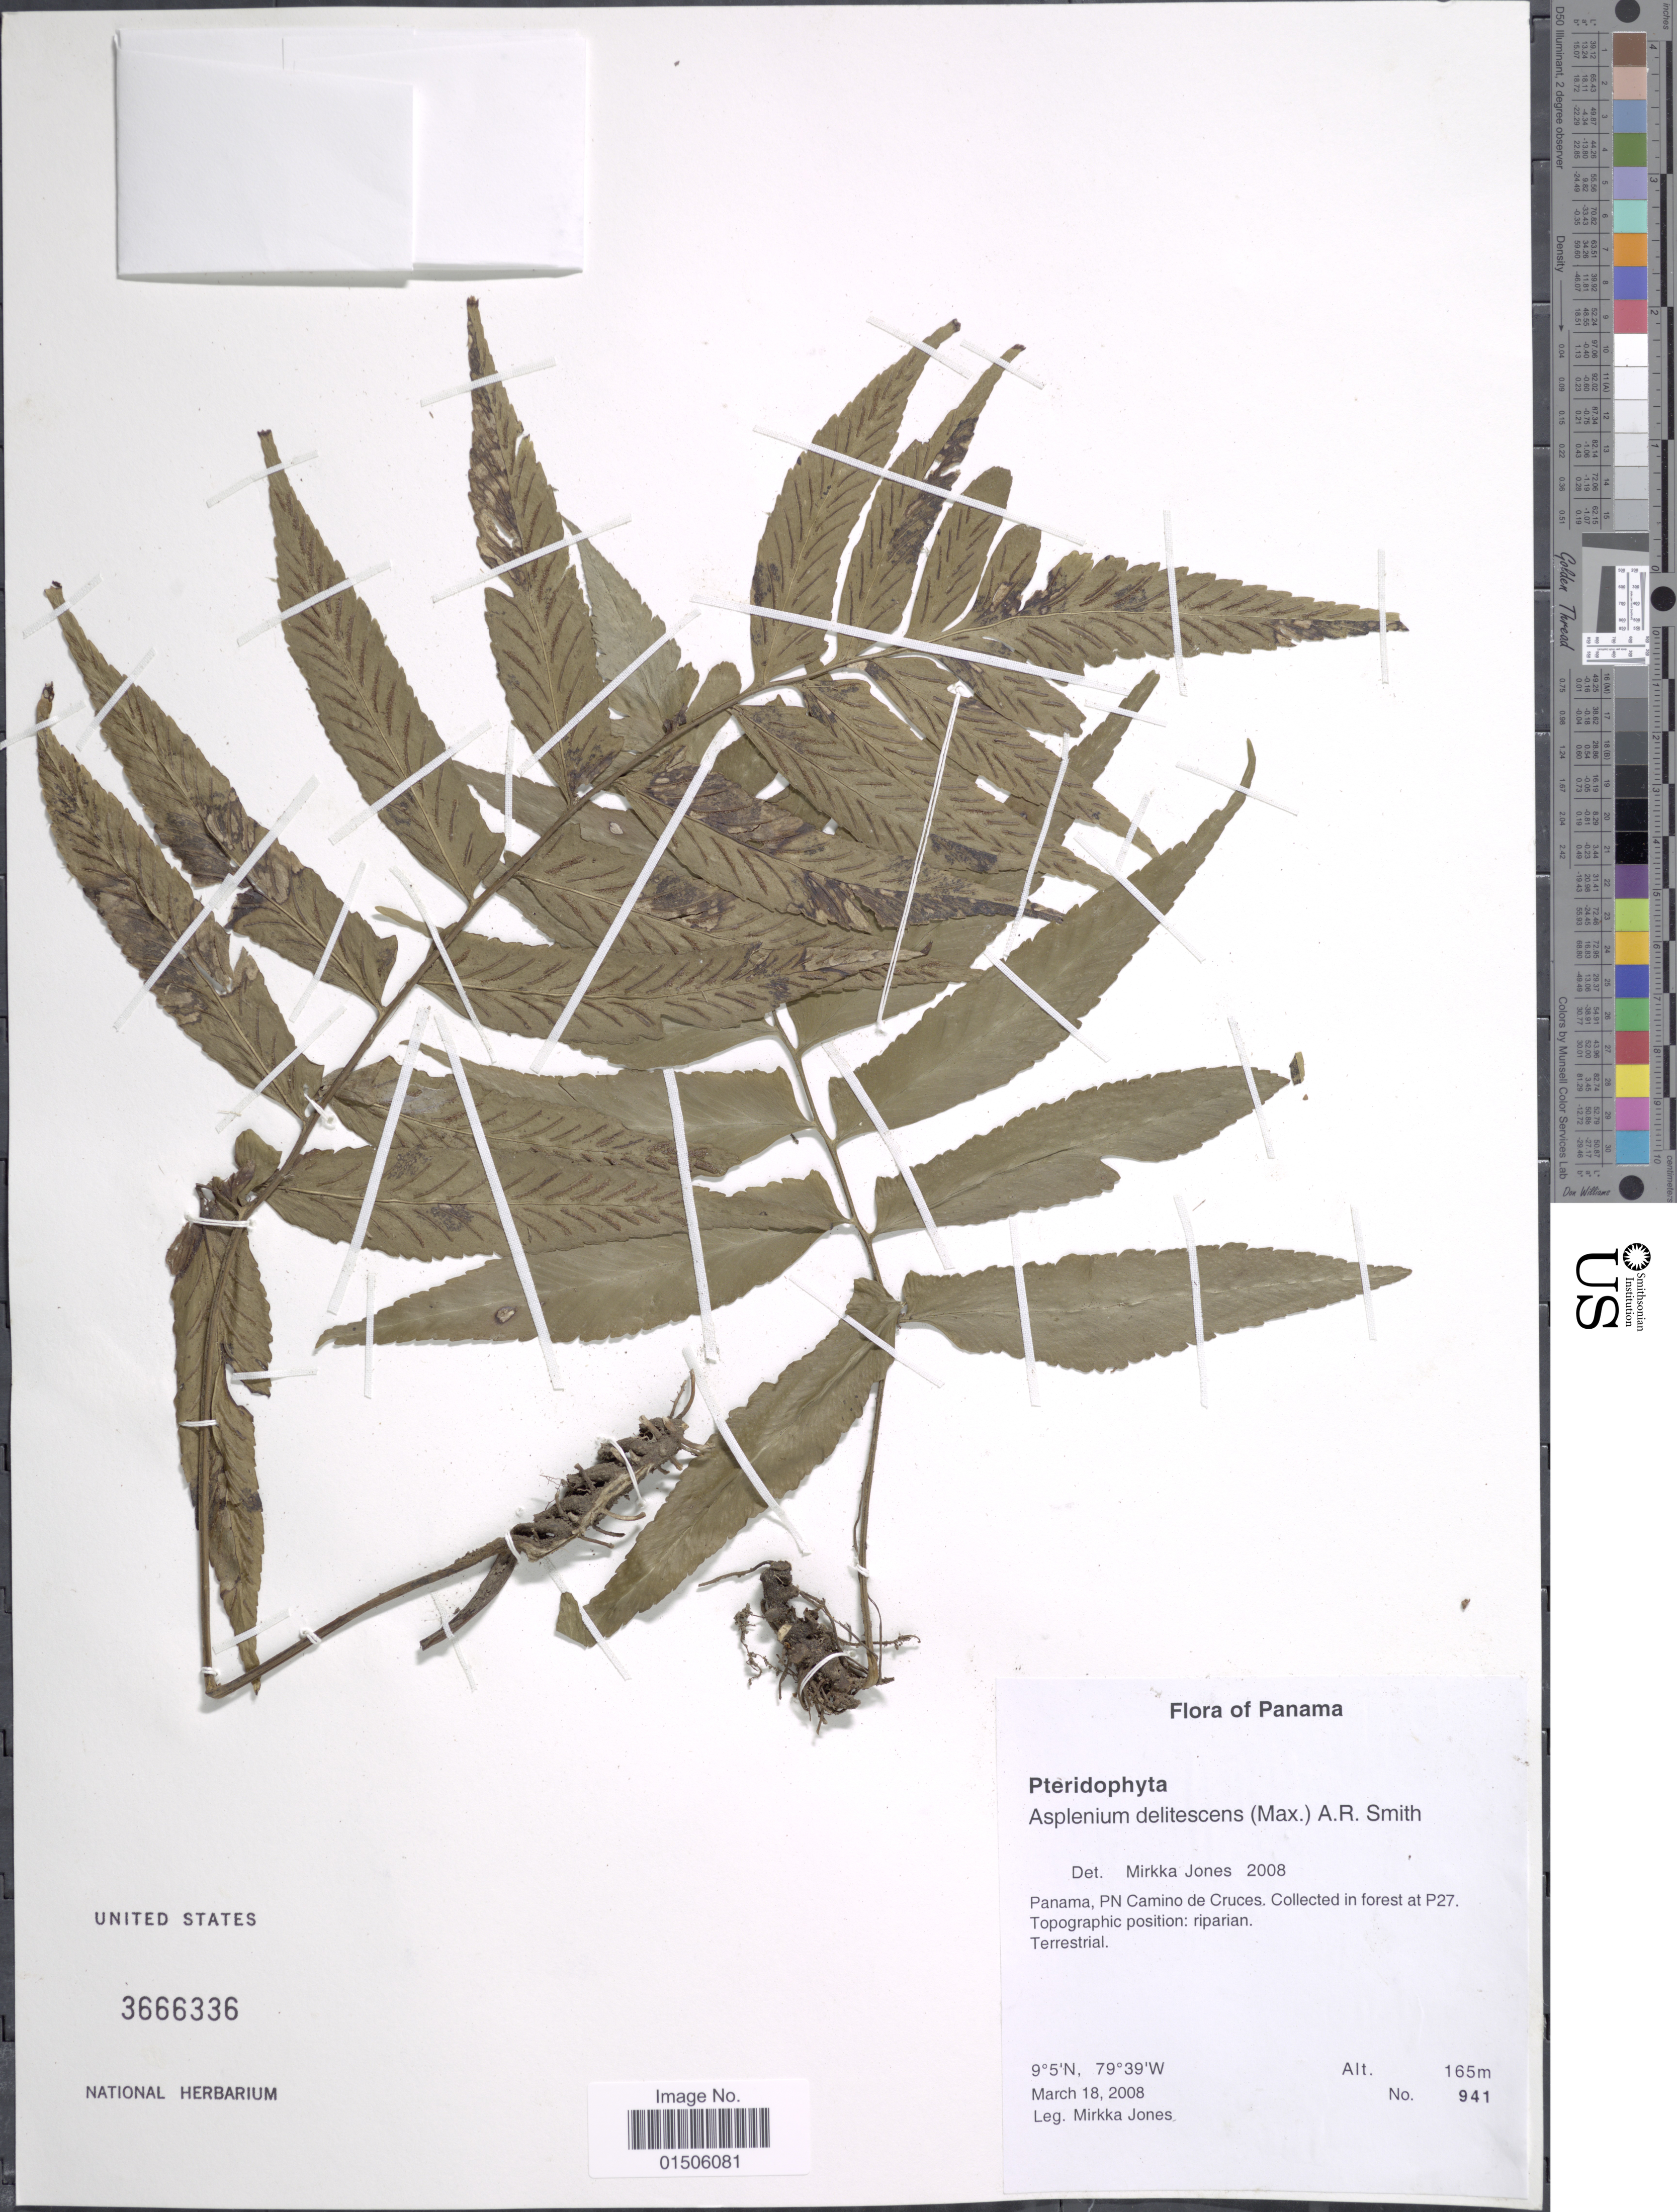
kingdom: Plantae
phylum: Tracheophyta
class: Polypodiopsida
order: Polypodiales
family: Aspleniaceae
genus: Asplenium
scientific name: Asplenium delitescens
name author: (Maxon) L.D. Gómez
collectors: M. Jones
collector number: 941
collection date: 2008-03-18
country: Panama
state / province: Panamá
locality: PN Camino de Cruces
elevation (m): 165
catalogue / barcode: US 3666336